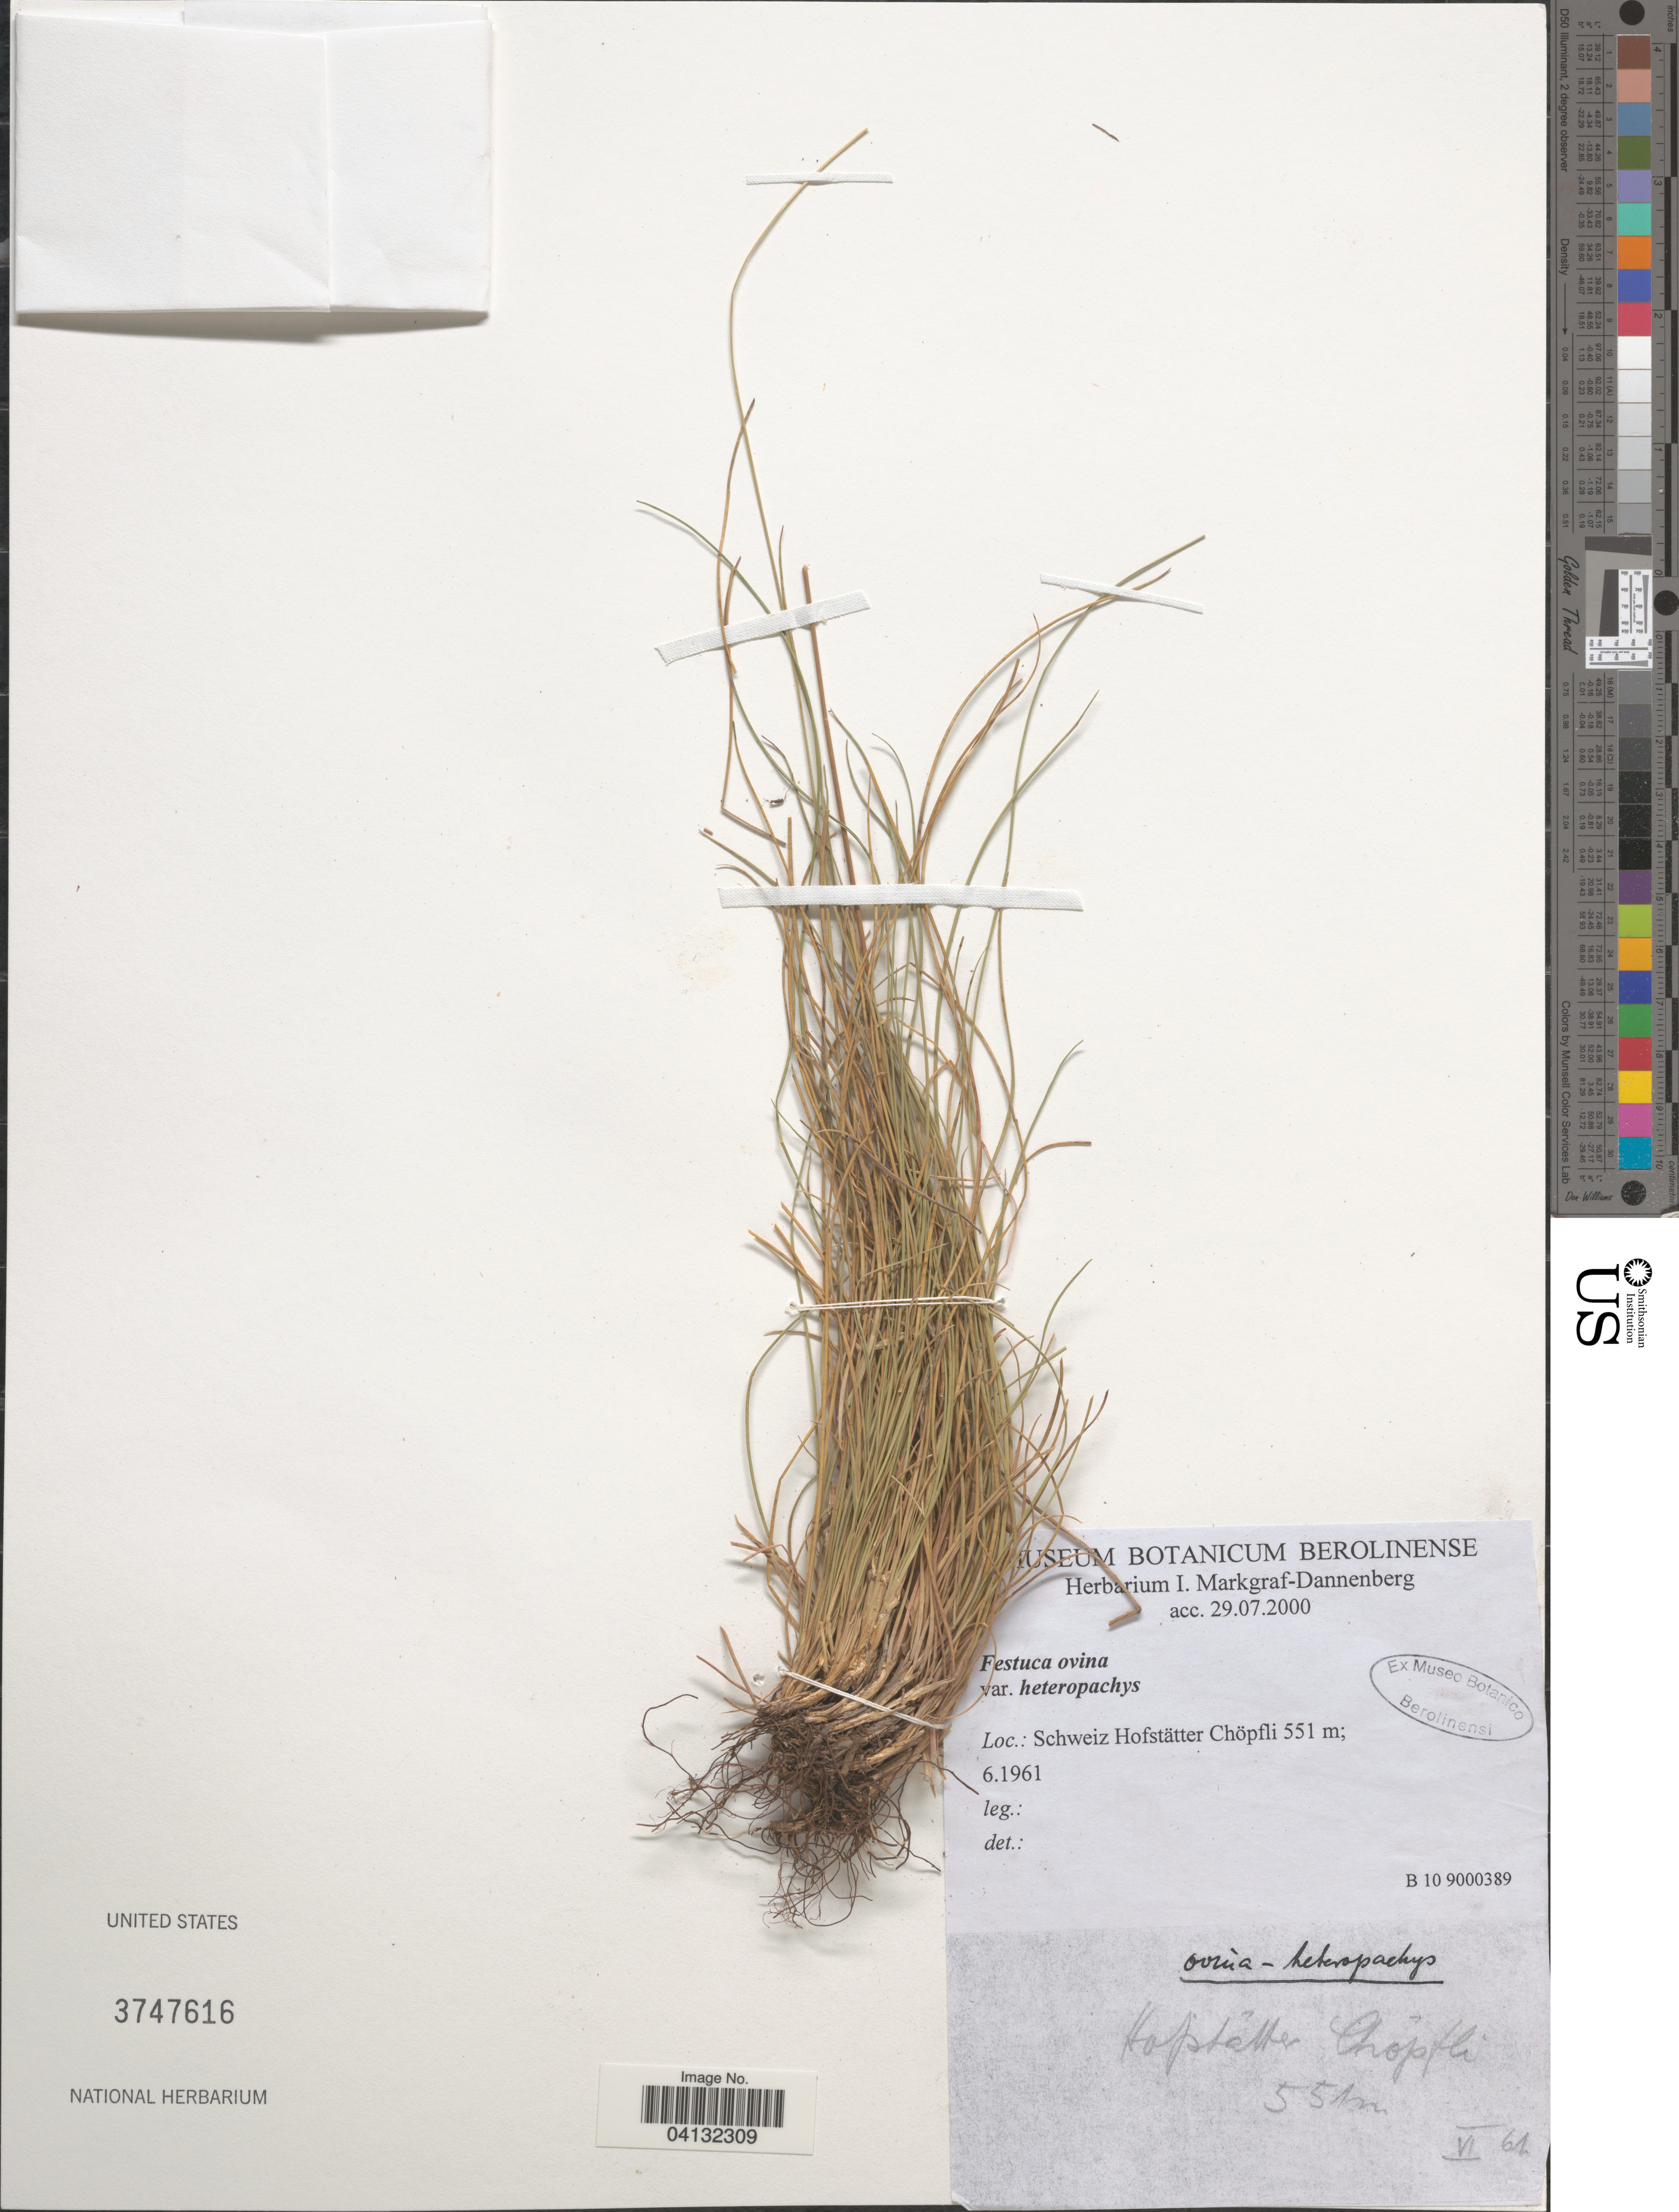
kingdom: Plantae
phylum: Tracheophyta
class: Liliopsida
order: Poales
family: Poaceae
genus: Festuca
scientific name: Festuca ovina var. heteropachys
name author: (St.-Yves) Stohr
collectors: Ex herb. I. Markgraf-Dannenberg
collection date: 1961-06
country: Switzerland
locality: Schweiz Hofstätter Chöpfli.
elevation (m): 551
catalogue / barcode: US 3747616